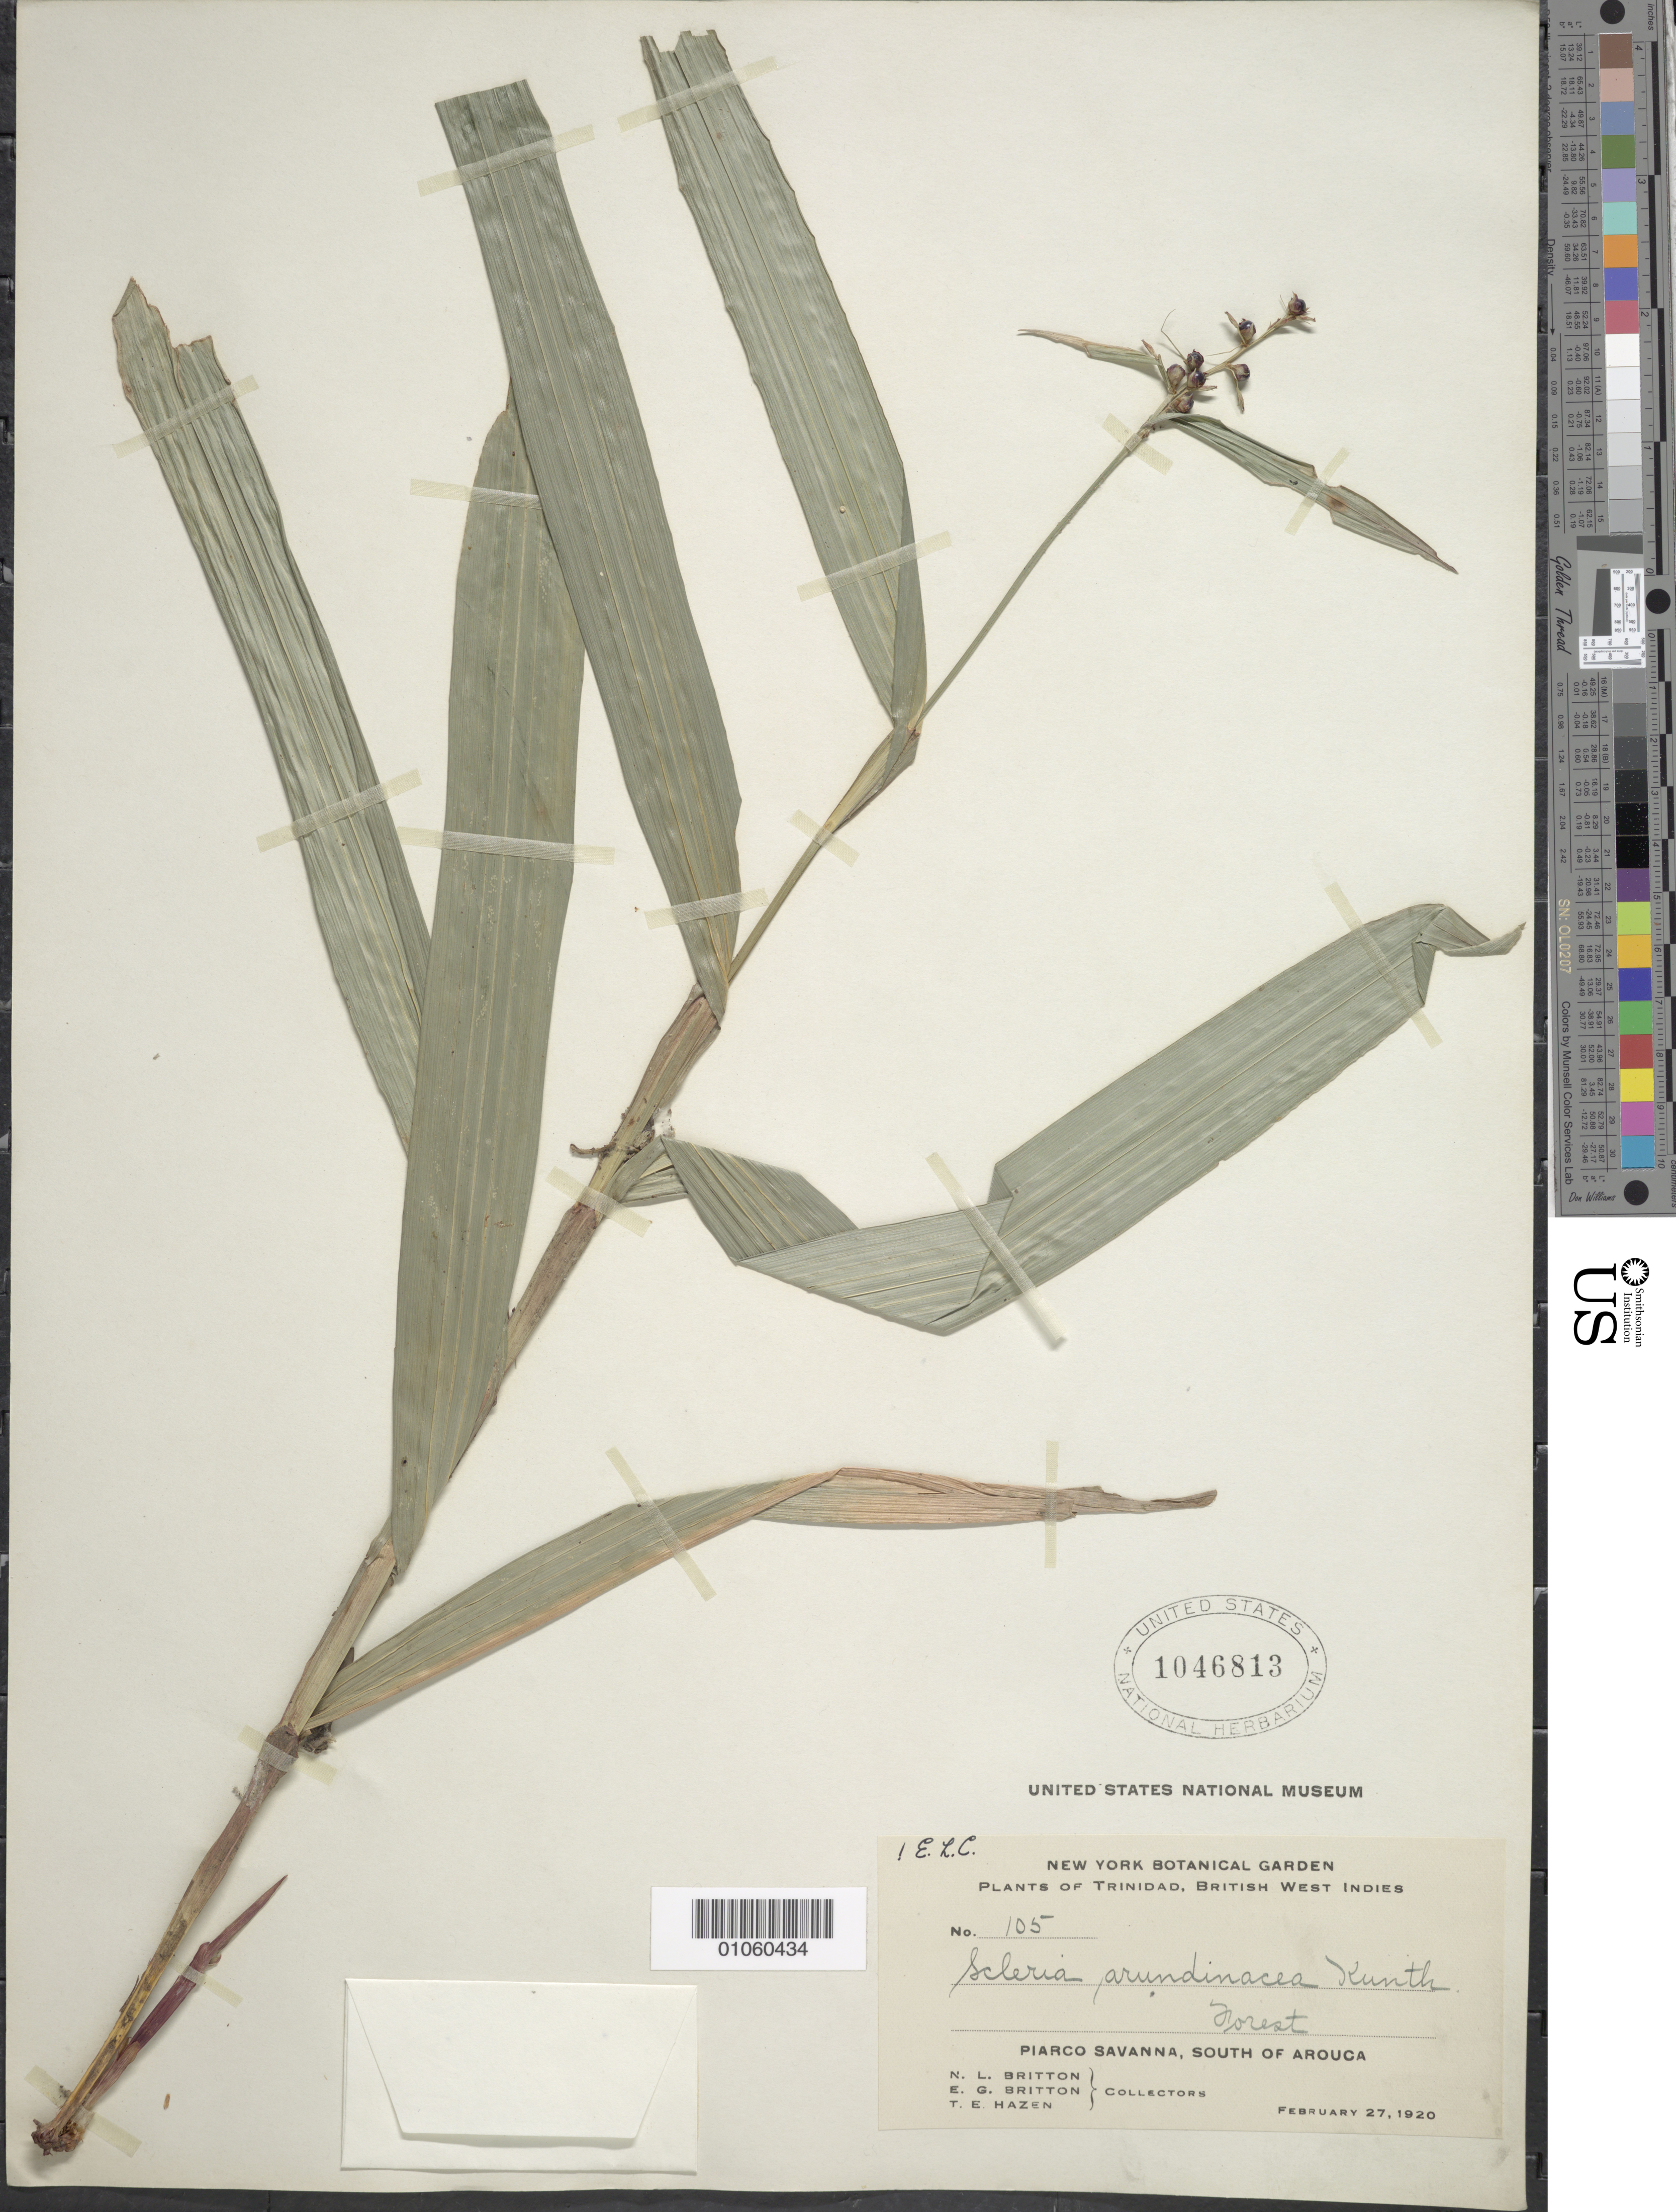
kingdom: Plantae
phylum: Tracheophyta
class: Liliopsida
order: Poales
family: Cyperaceae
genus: Scleria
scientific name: Scleria latifolia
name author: Sw.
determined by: Strong, Mark T., (BOT), Smithsonian Institution - National Museum of Natural History (UNITED STATES)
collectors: N. Britton, E. G. Britton & T. E. Hazen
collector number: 105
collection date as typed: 27 Feb 1920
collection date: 1920-02-27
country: Trinidad and Tobago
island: Trinidad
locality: Piarco Savanna, S of Arouca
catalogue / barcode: US 1046813